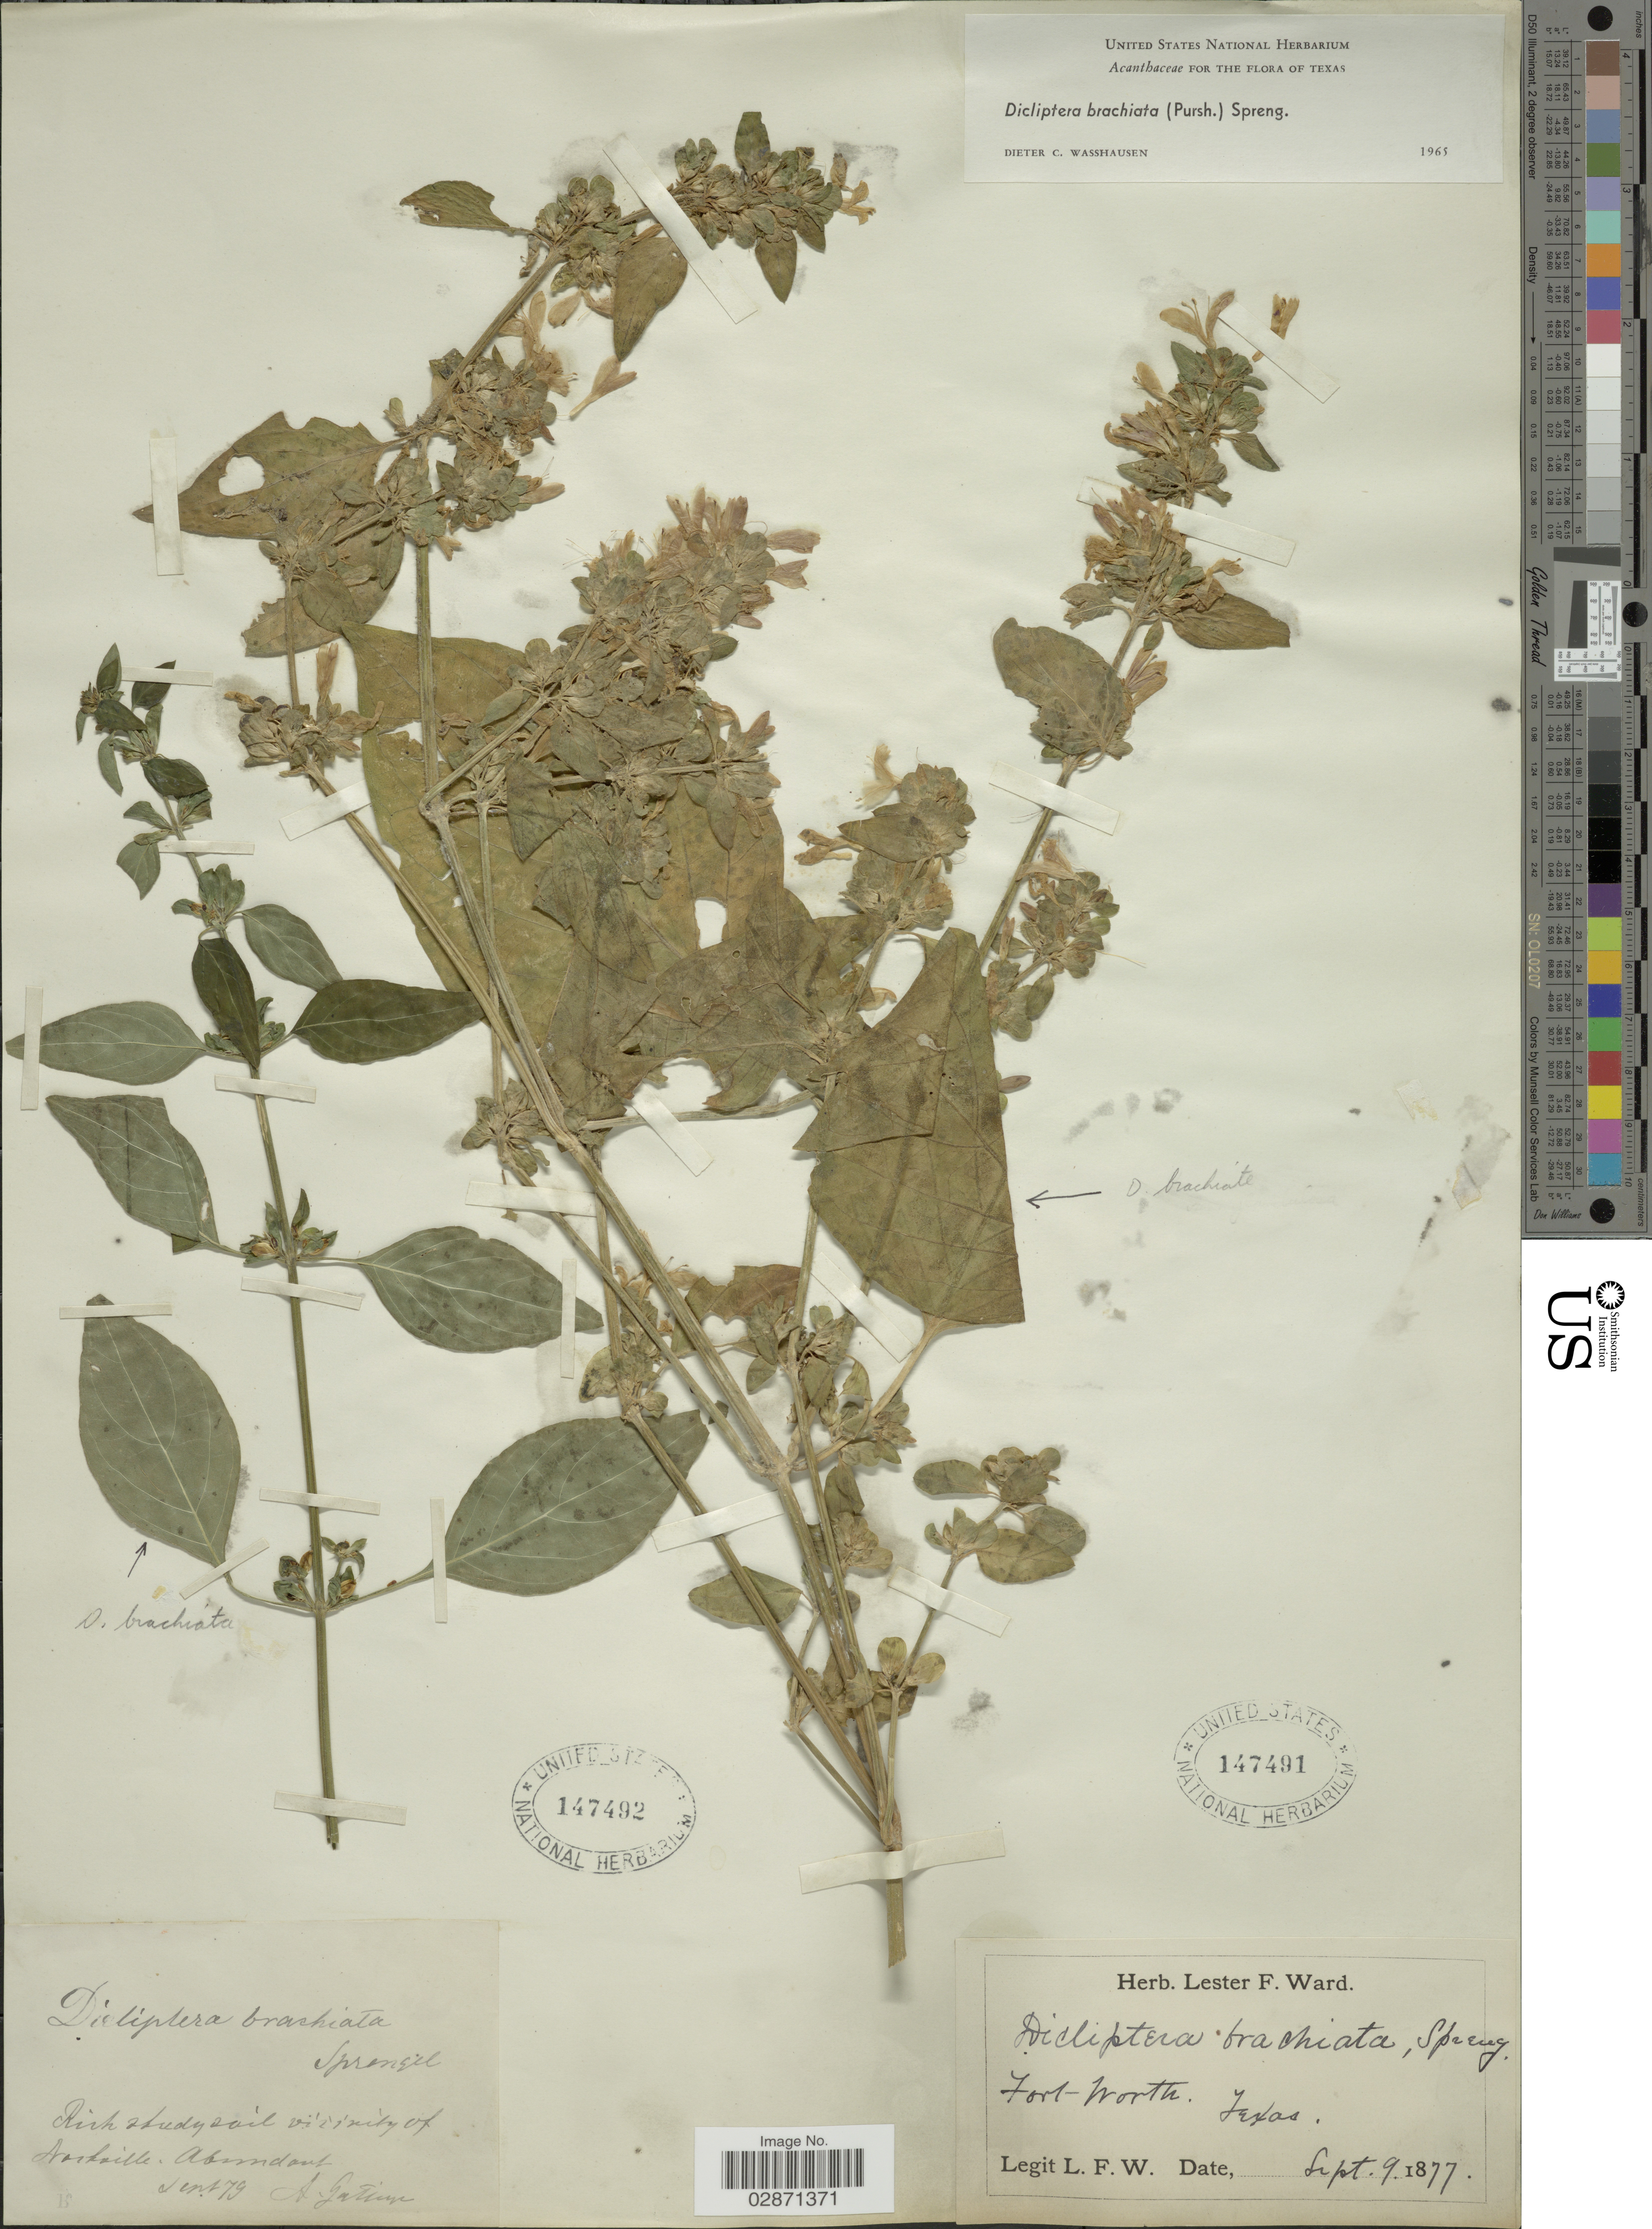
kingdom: Plantae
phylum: Tracheophyta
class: Magnoliopsida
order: Lamiales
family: Acanthaceae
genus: Dicliptera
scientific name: Dicliptera brachiata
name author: (Pursh) Spreng.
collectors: L. F. Ward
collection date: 1877-09-09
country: United States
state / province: Texas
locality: Fort-Worth.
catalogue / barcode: US 147491-2